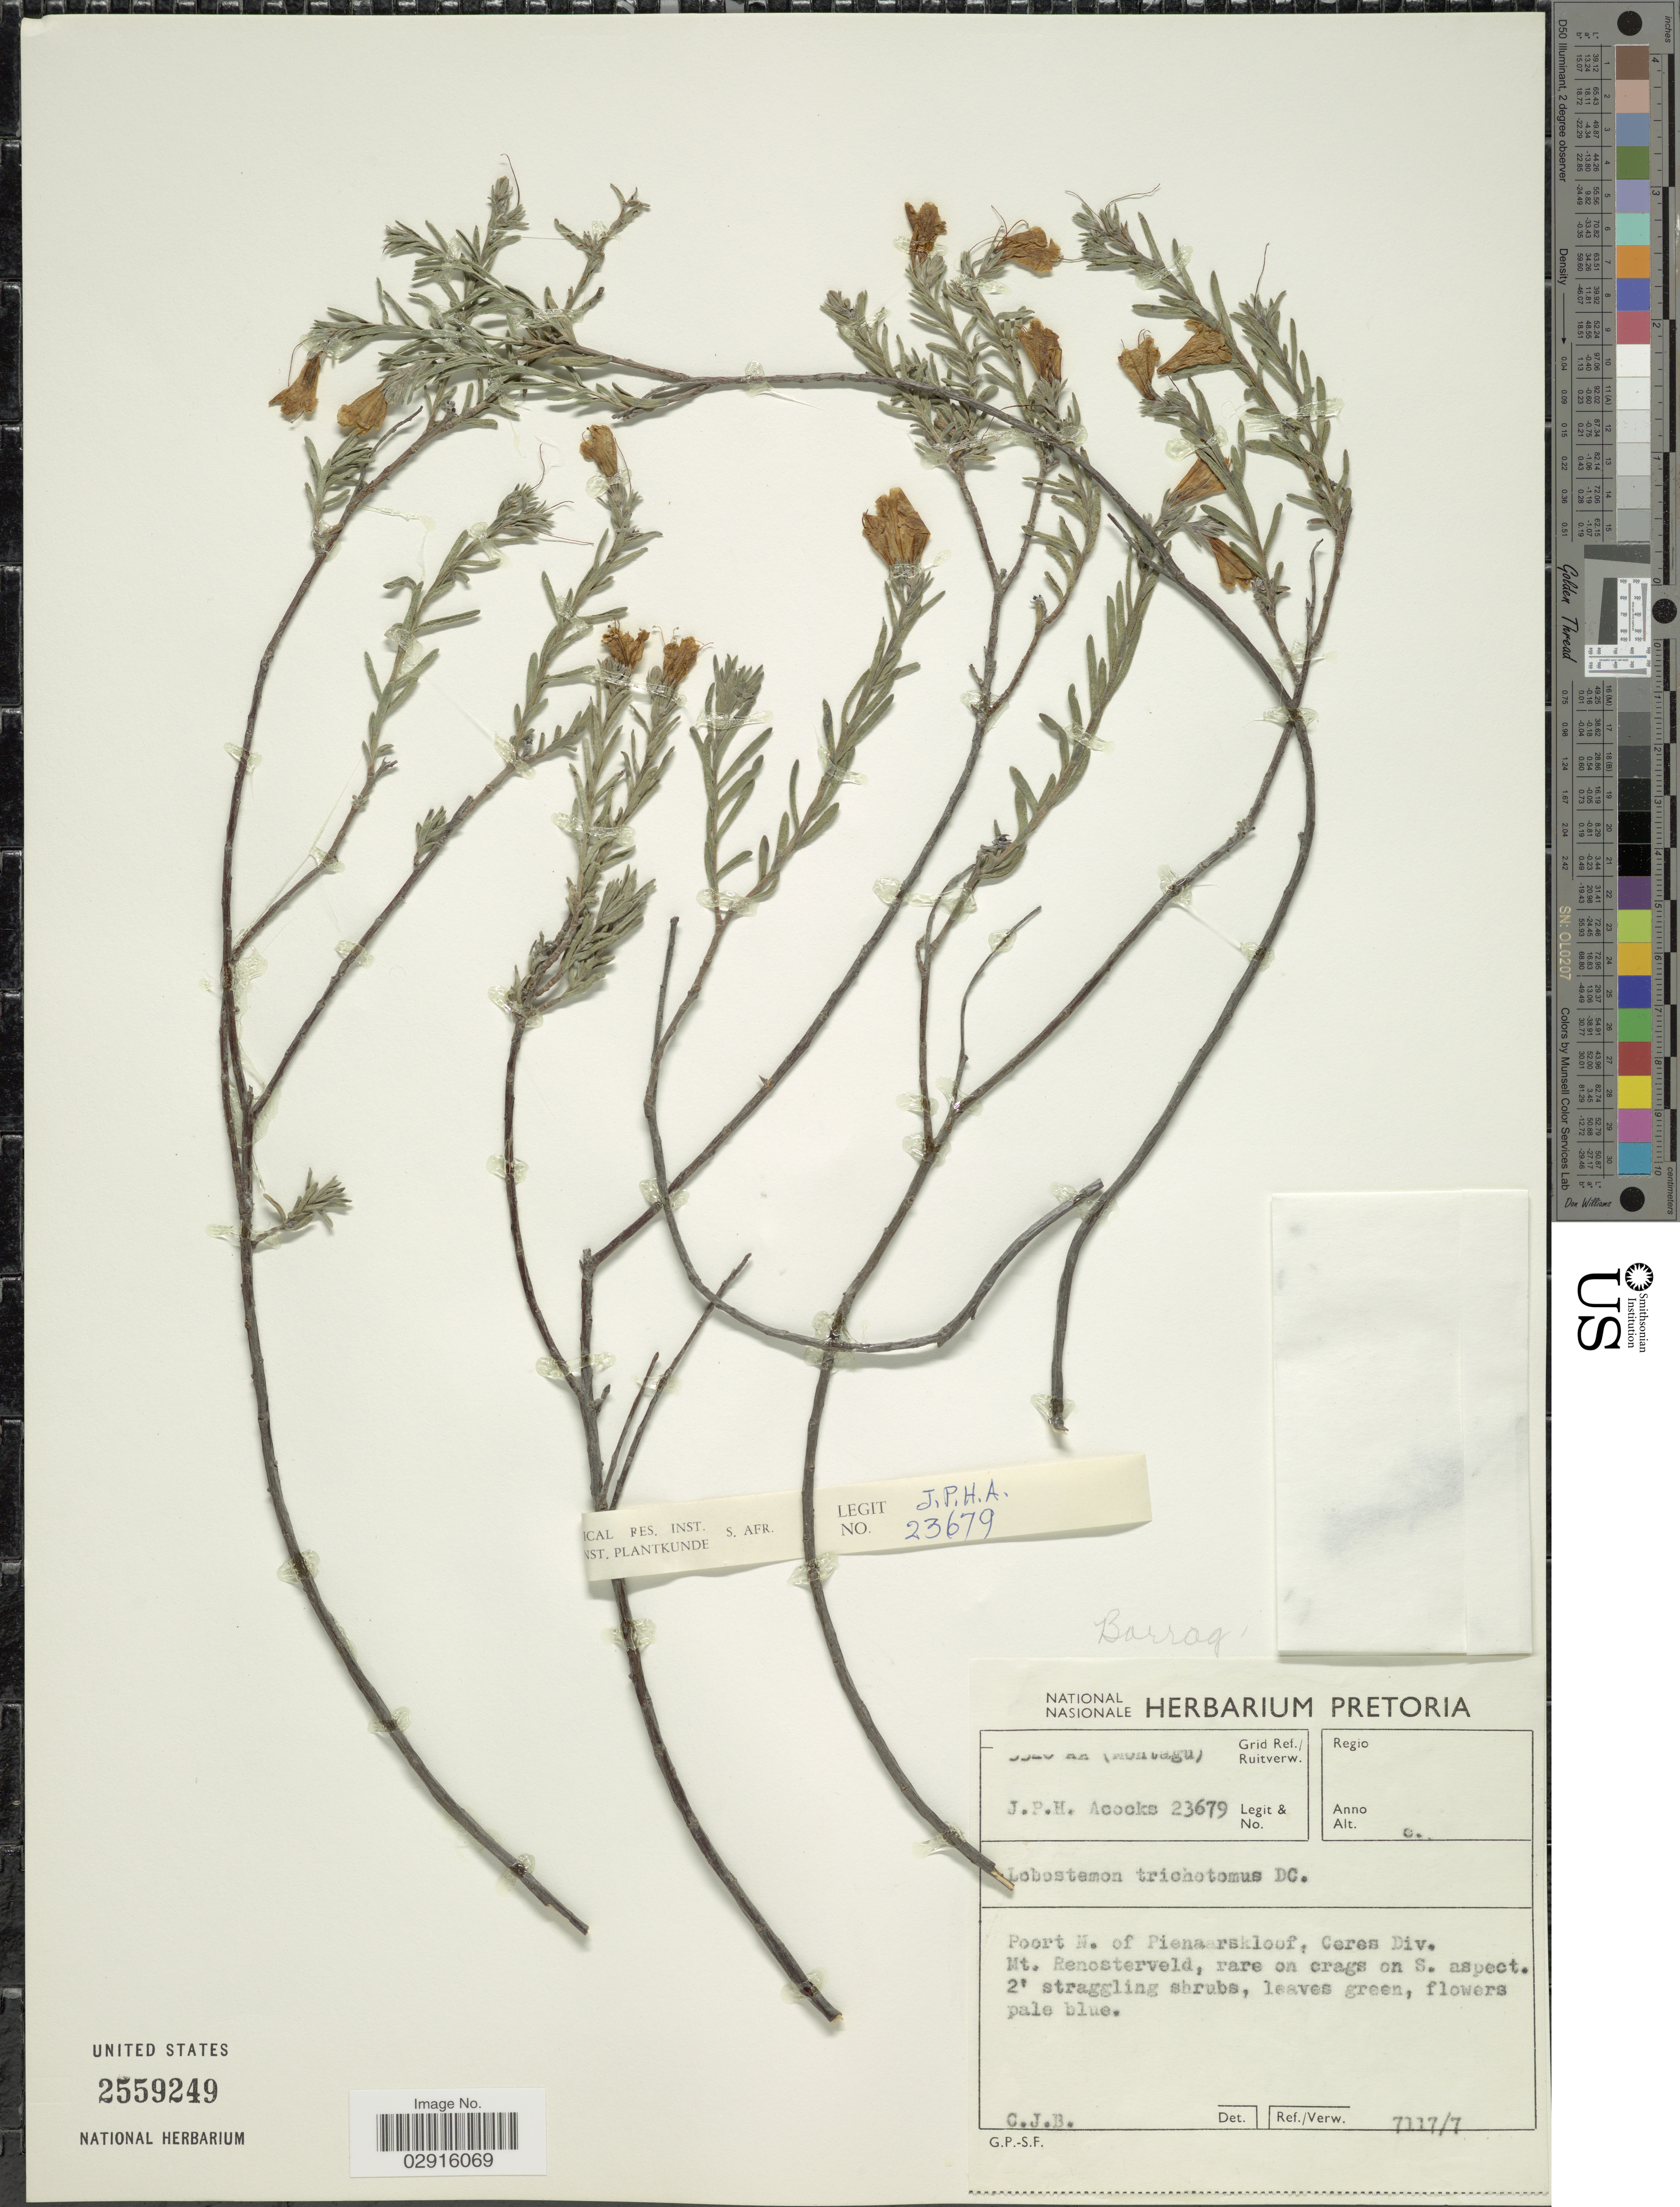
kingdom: Plantae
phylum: Tracheophyta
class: Magnoliopsida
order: Boraginales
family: Boraginaceae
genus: Lobostemon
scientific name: Lobostemon trichotomus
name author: (Thunb.) DC.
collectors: J. P. Acocks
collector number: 23679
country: South Africa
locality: [illegible text] Poort N. of Pienaarskloof, Ceres Div. Mt. Renosterveld, rare on crags on S. aspect.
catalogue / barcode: US 2559249